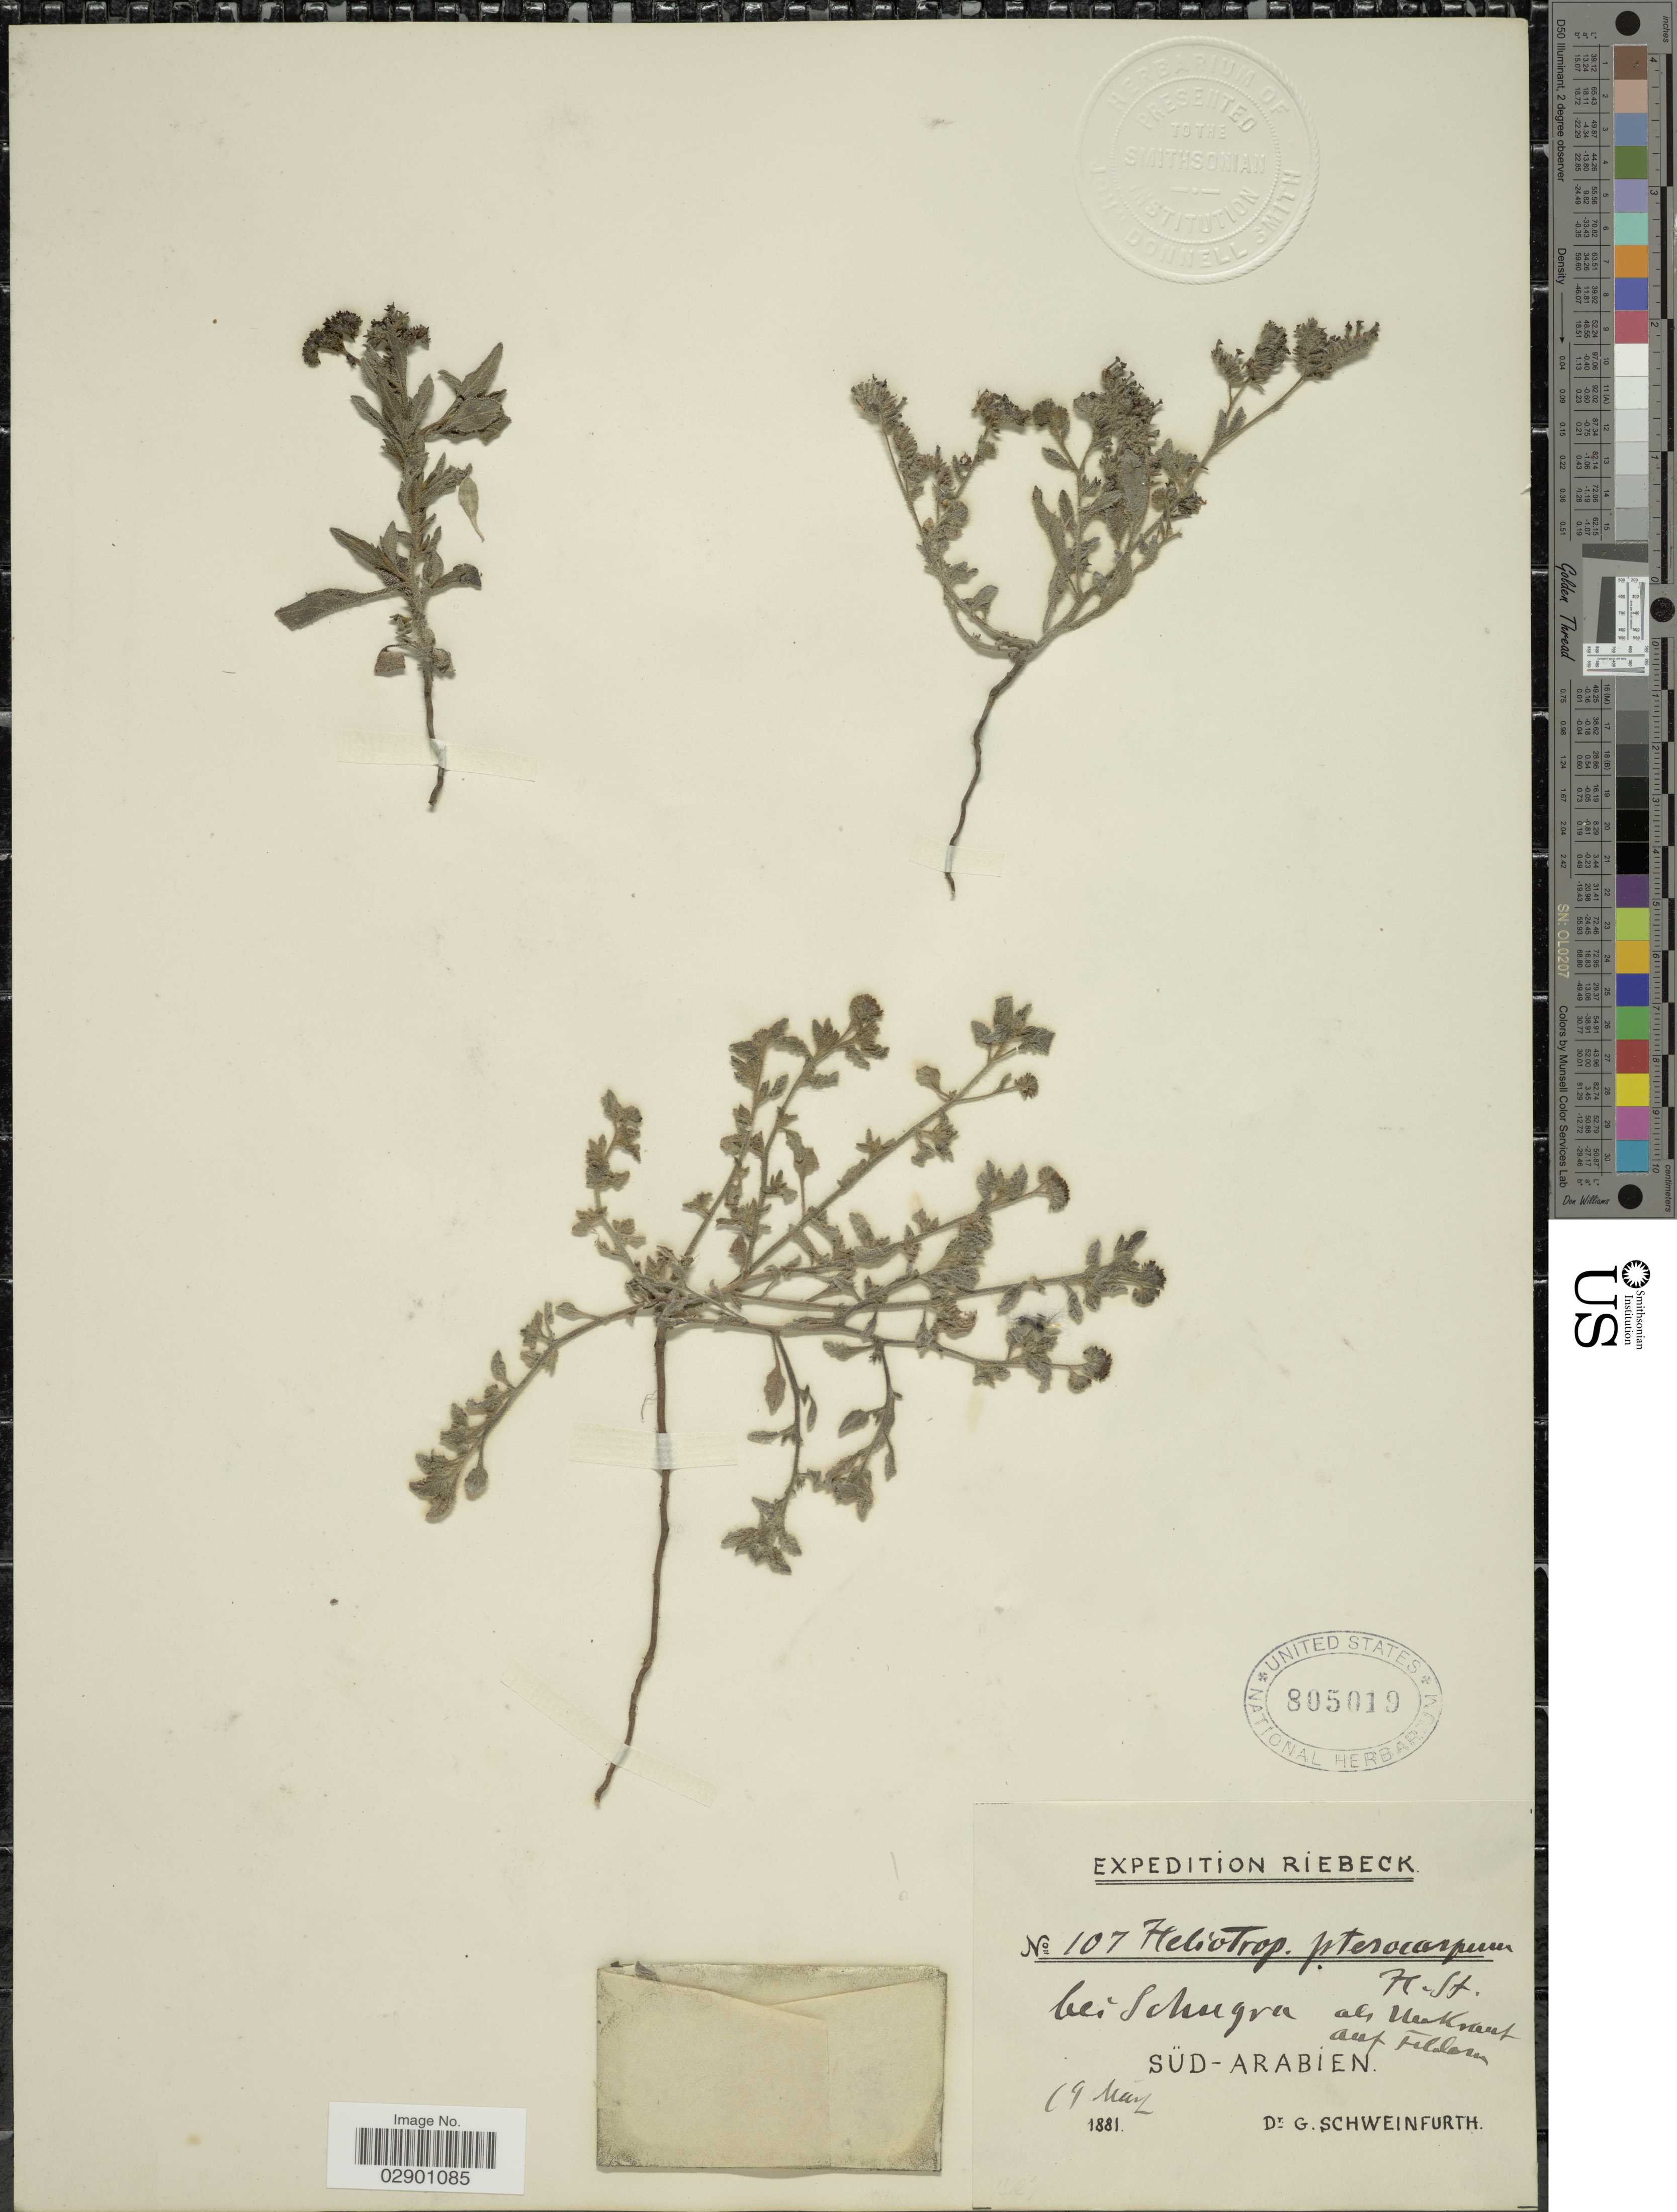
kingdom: Plantae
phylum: Tracheophyta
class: Magnoliopsida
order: Boraginales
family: Heliotropiaceae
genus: Heliotropium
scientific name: Heliotropium pterocarpum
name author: (DC.) Bunge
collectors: G. A. Schweinfurth (herbarium)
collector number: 107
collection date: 1881-05-09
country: Yemen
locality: Bei Schugra. Süd - Arabien.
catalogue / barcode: US 805019